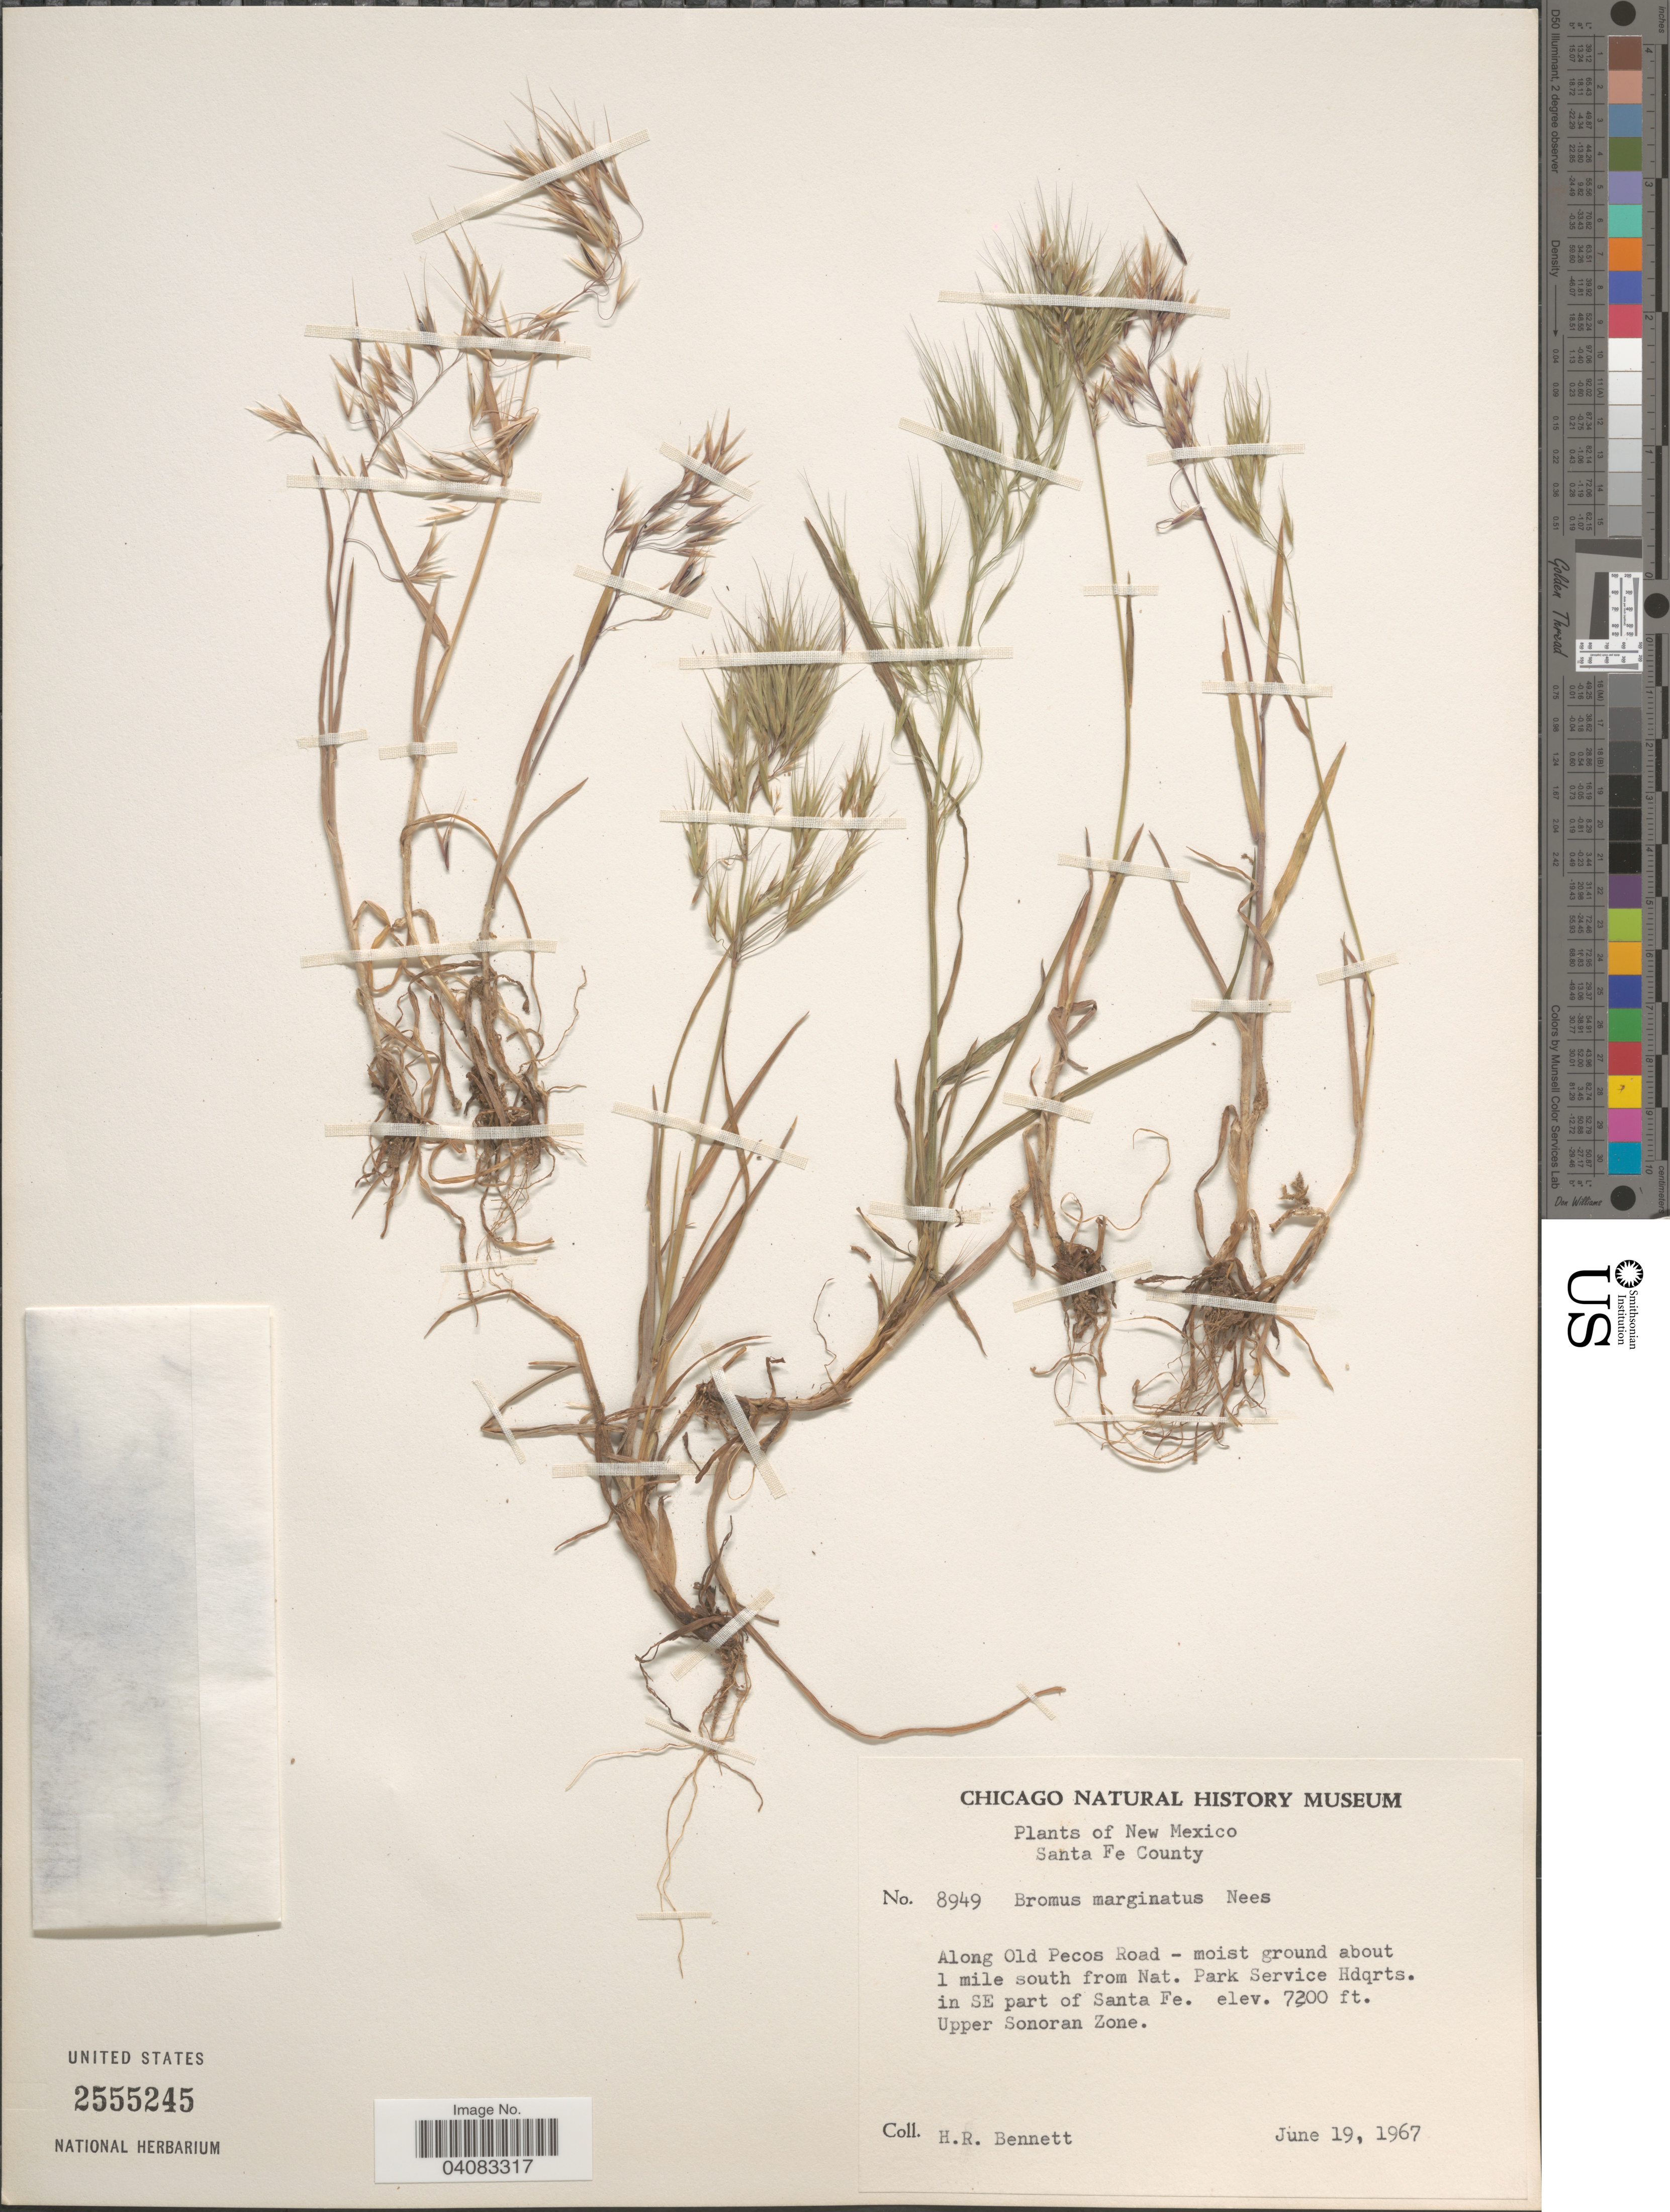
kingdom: Plantae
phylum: Tracheophyta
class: Liliopsida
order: Poales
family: Poaceae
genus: Bromus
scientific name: Bromus marginatus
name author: Nees ex Steud.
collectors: H. R. Bennett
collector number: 8949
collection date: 1967-06-19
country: United States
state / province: New Mexico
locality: Santa Fe County. Along Old Pecos Road - moist ground about 1 mile south from Nat. Park Service Hdqrts. in SE part of Santa Fe. Upper Sonoran Zone.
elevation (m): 2195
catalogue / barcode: US 2555245